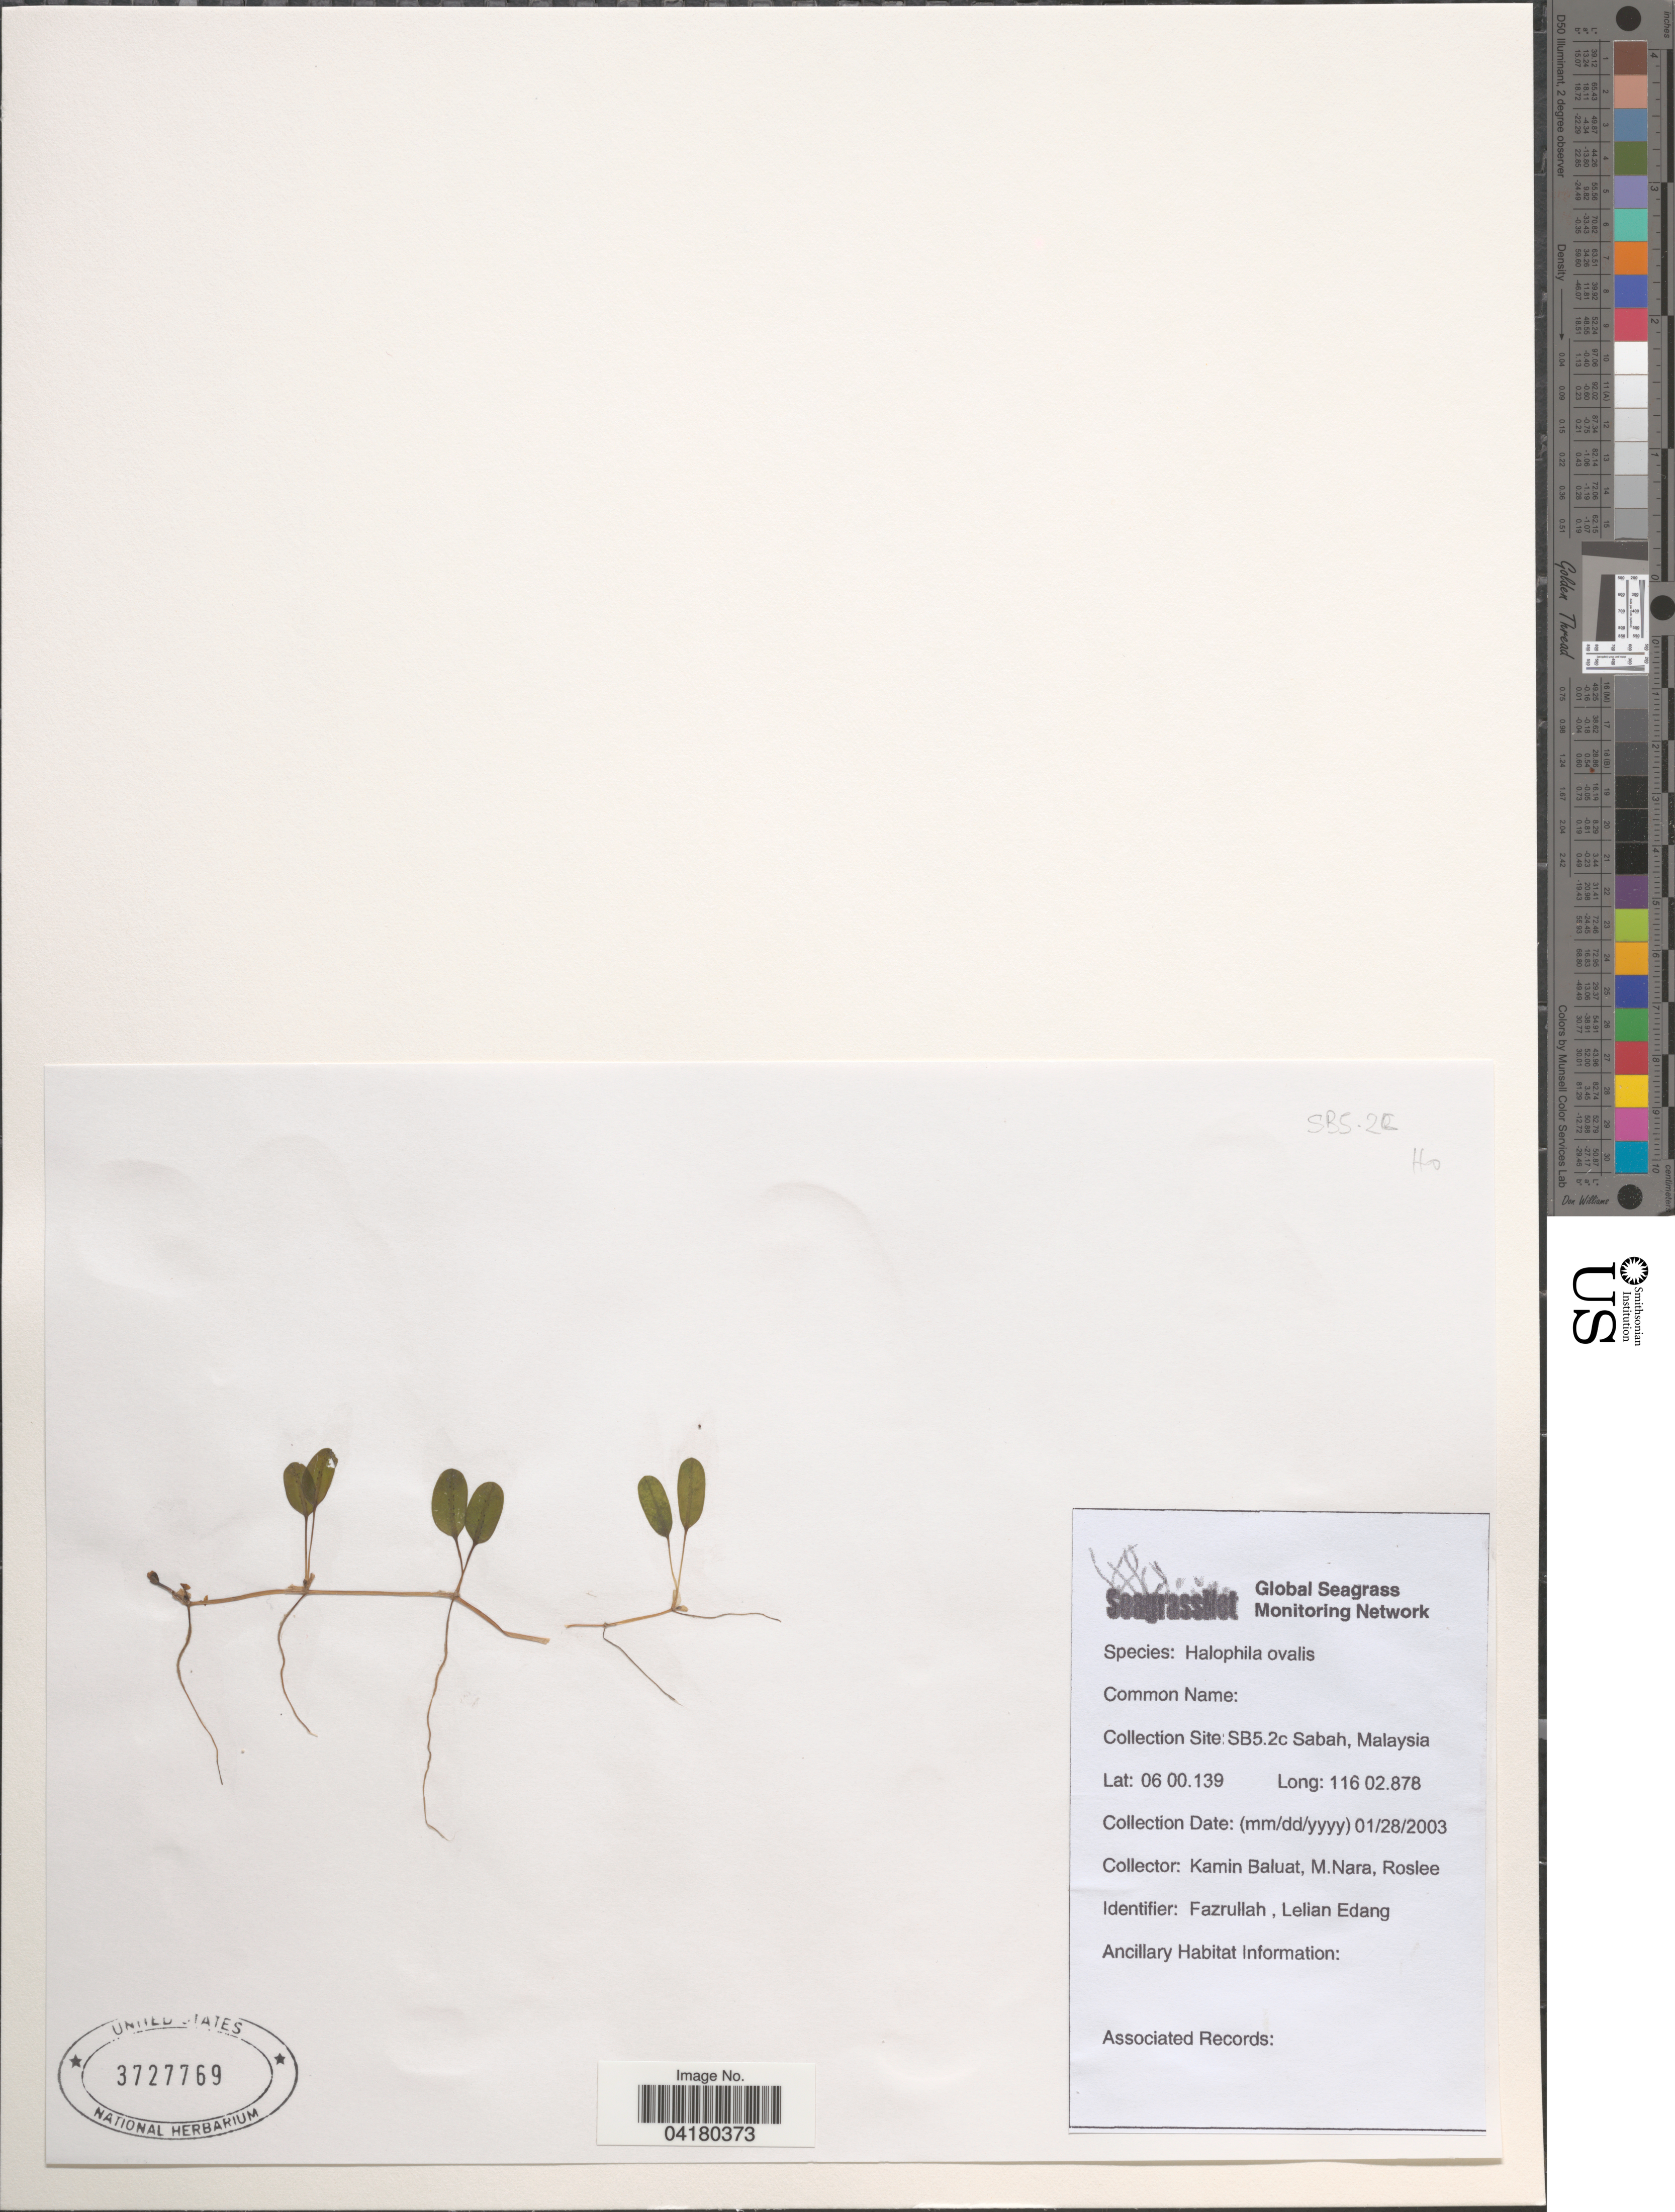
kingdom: Plantae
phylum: Tracheophyta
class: Liliopsida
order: Alismatales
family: Hydrocharitaceae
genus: Halophila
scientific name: Halophila ovalis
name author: (R. Br.) Hook. f.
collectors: K. Baluat, M. Nara & Roslee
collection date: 2003-01-28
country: Malaysia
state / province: Sabah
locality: SB5.2c.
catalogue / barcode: US 3727769